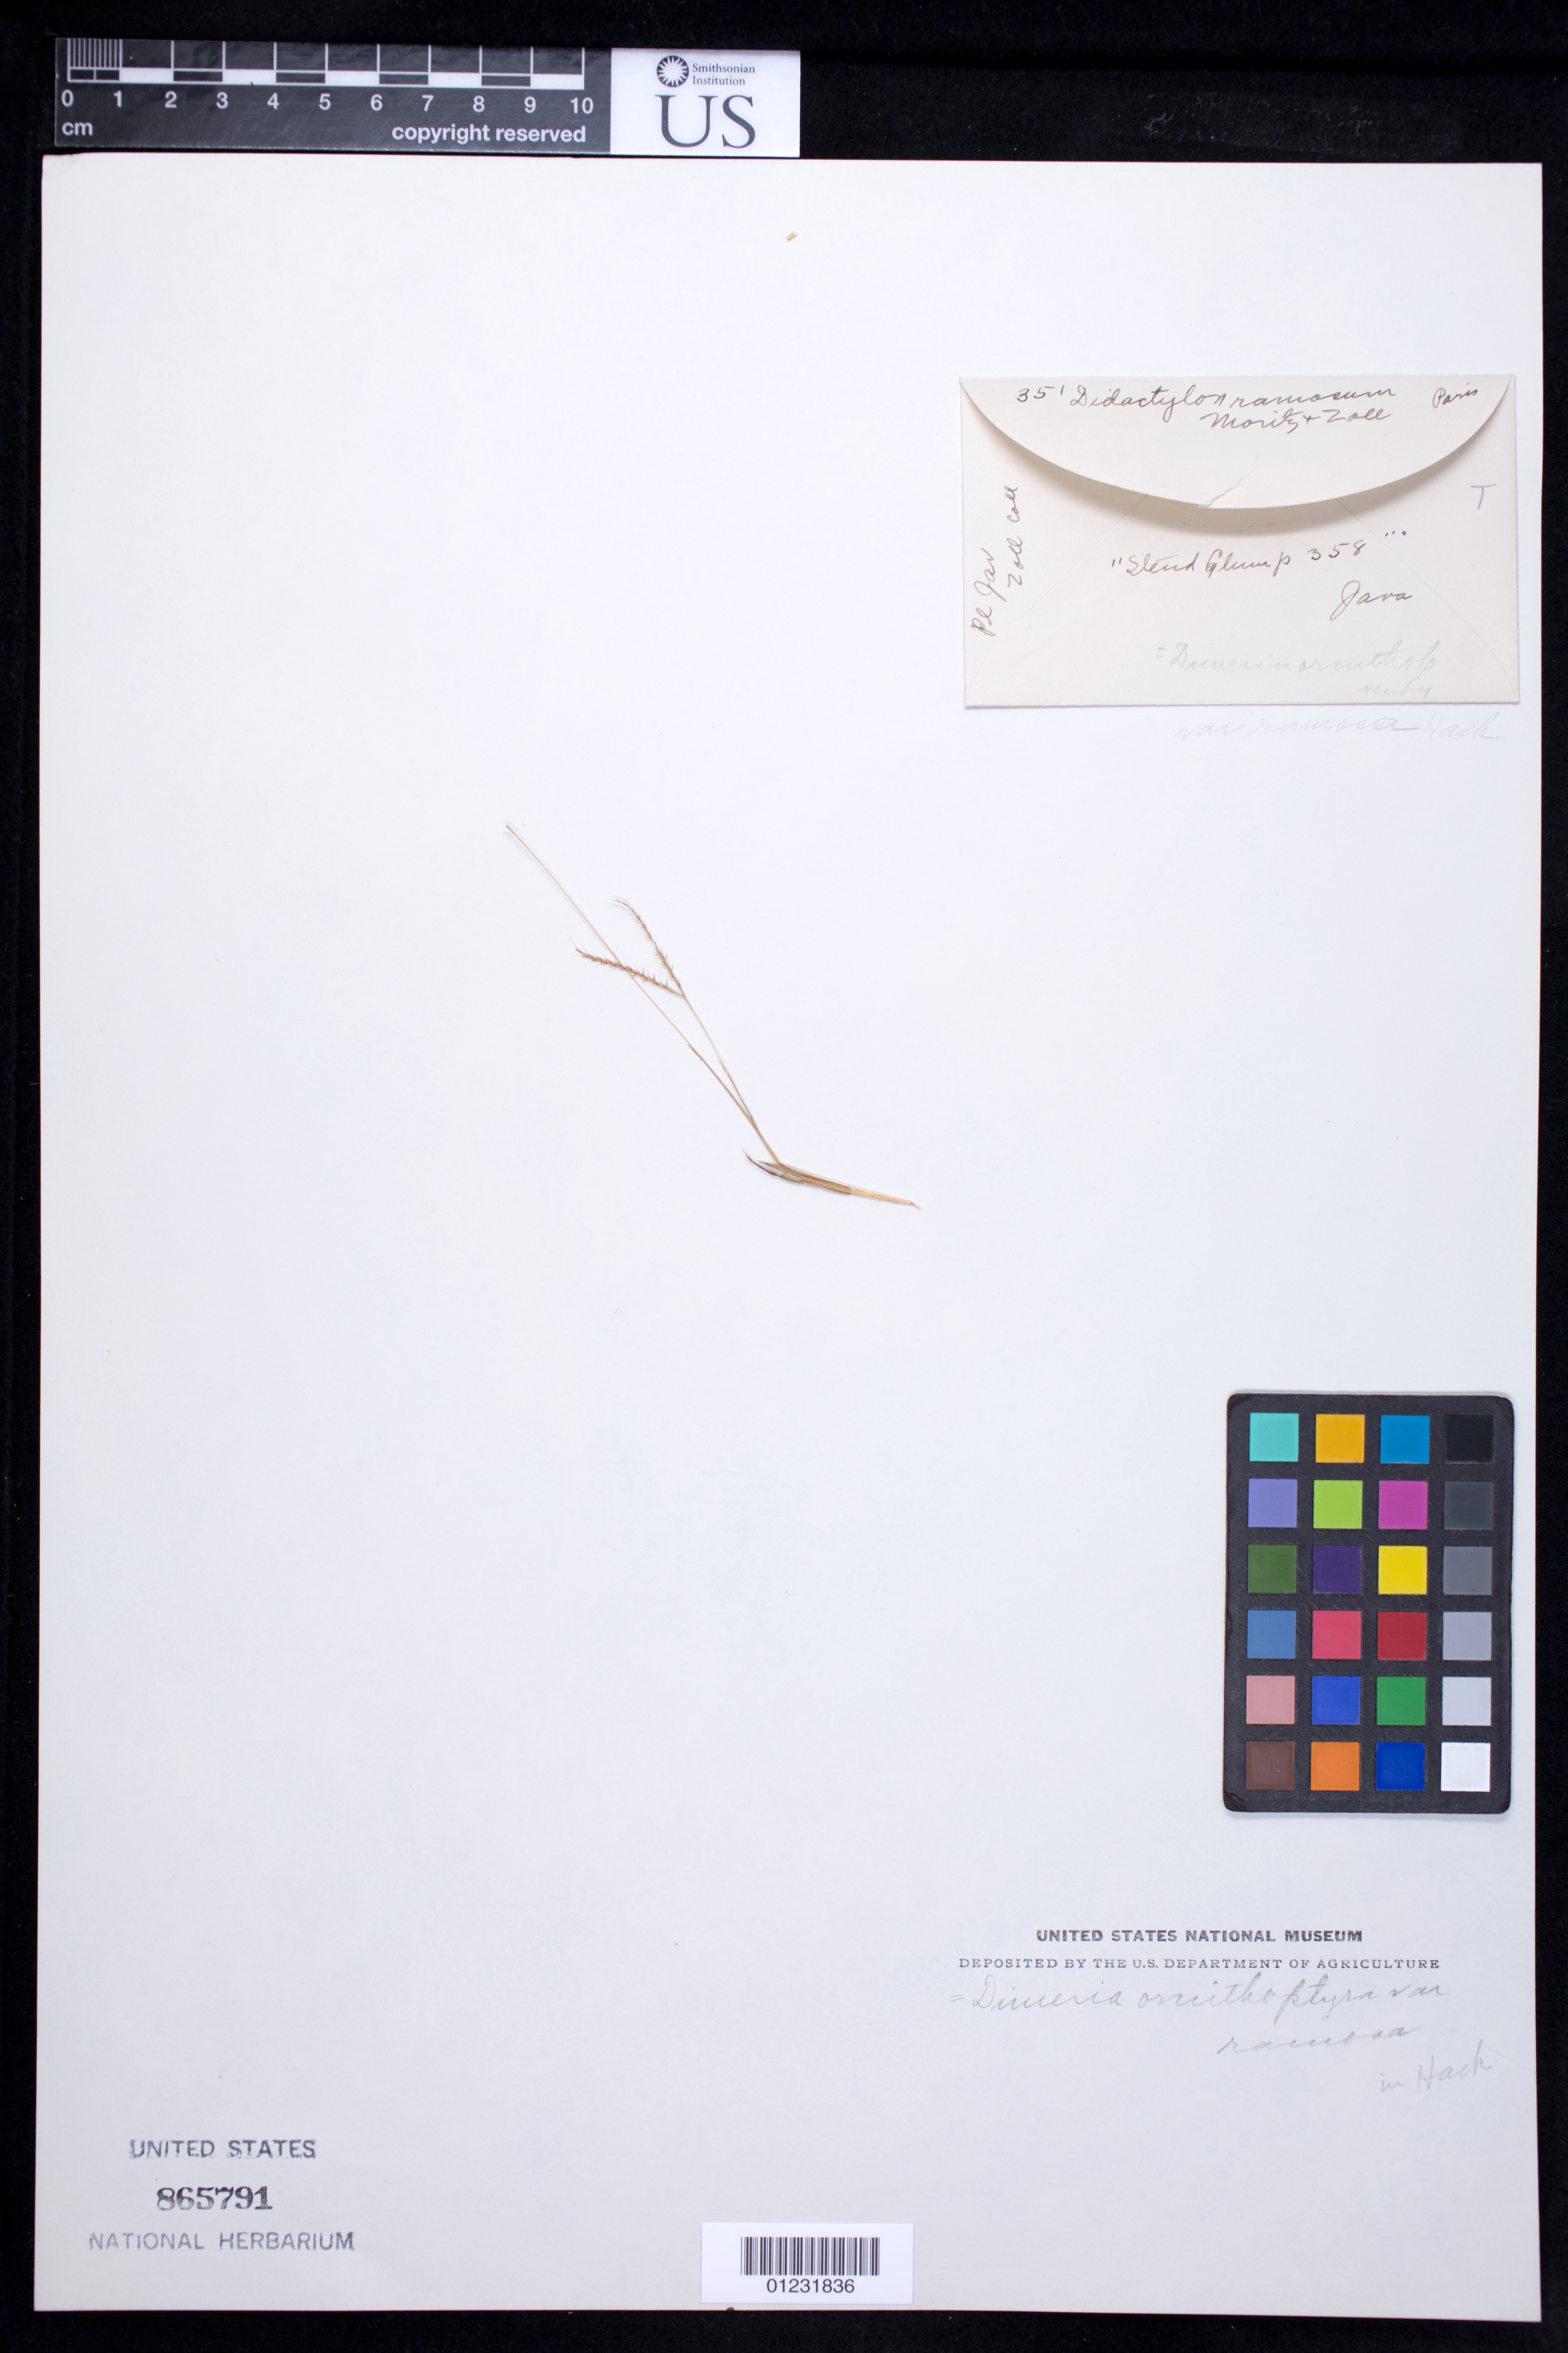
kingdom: Plantae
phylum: Tracheophyta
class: Liliopsida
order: Poales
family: Poaceae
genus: Dichelachne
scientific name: Dichelachne ramosum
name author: Zoll. & Moritzi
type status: Type Collection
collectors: H. Zollinger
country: Indonesia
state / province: Java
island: Java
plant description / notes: Fragmentary material of type specimen ex herb. Paris.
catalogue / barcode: US 865791